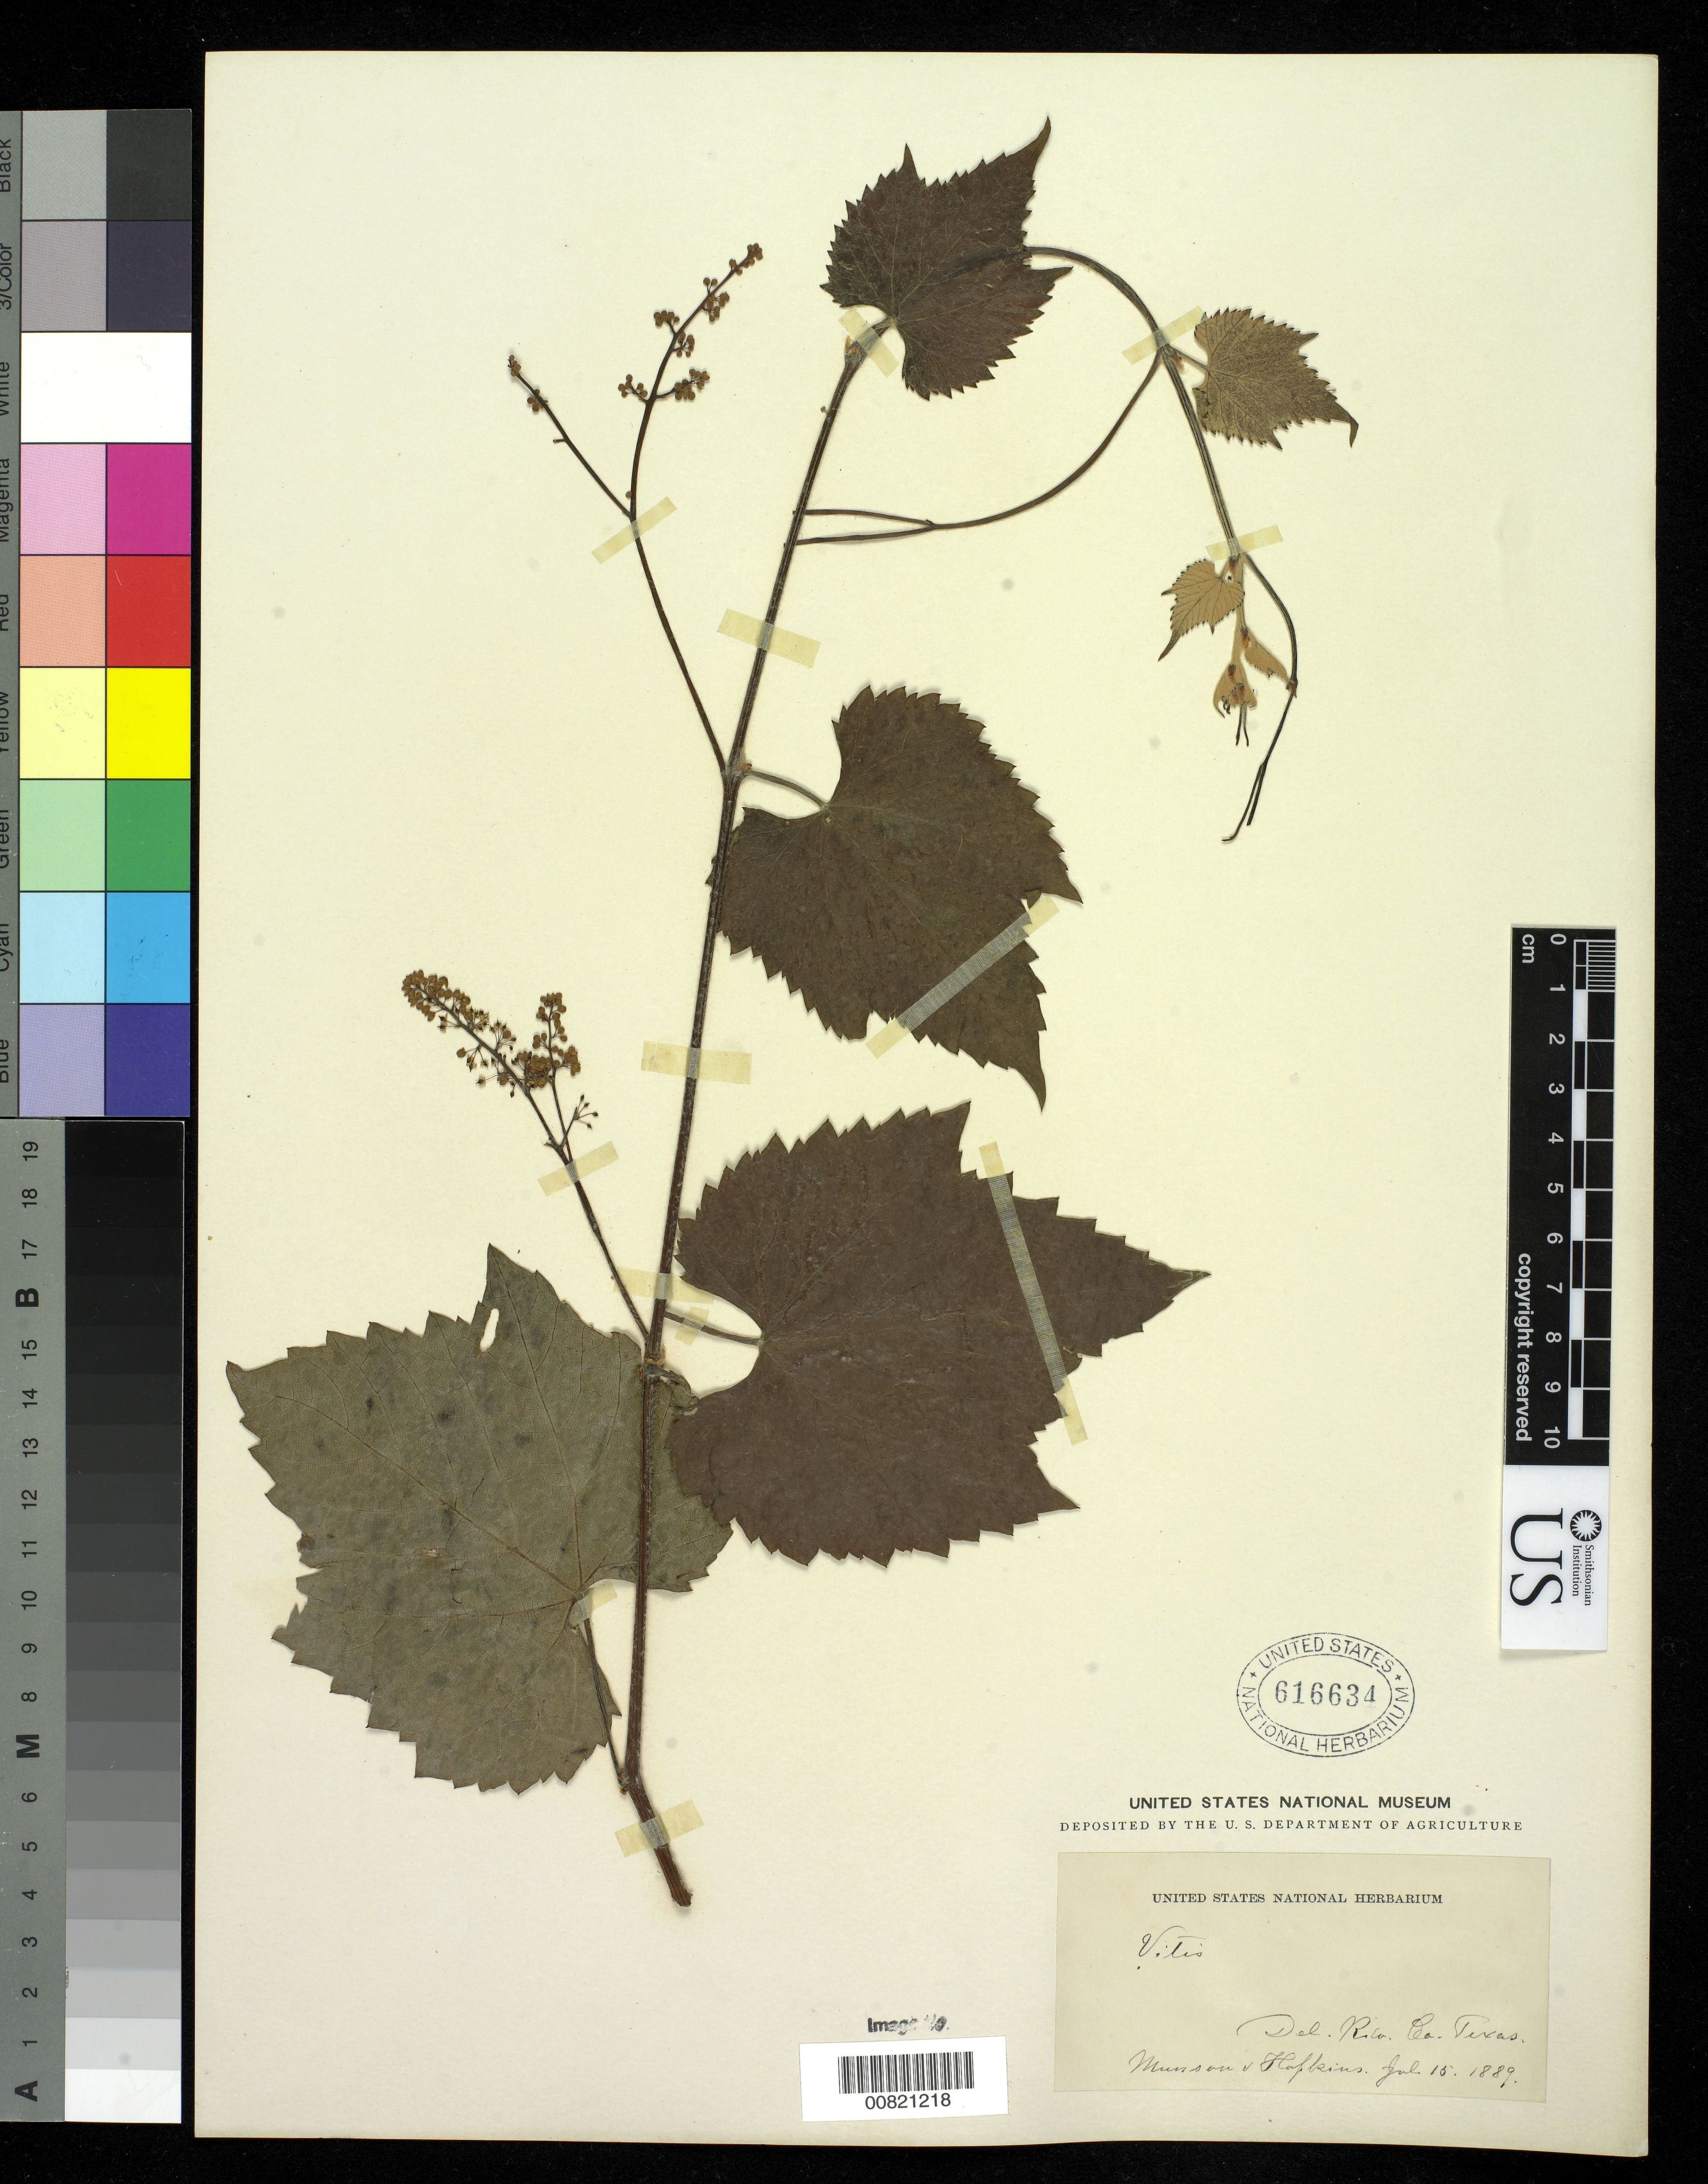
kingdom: Plantae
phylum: Tracheophyta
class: Magnoliopsida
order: Vitales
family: Vitaceae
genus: Vitis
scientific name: Vitis sp.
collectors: T. V. Munson & -. Hopkins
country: United States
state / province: Texas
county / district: Del Rio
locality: Del Rio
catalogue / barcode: US 616634